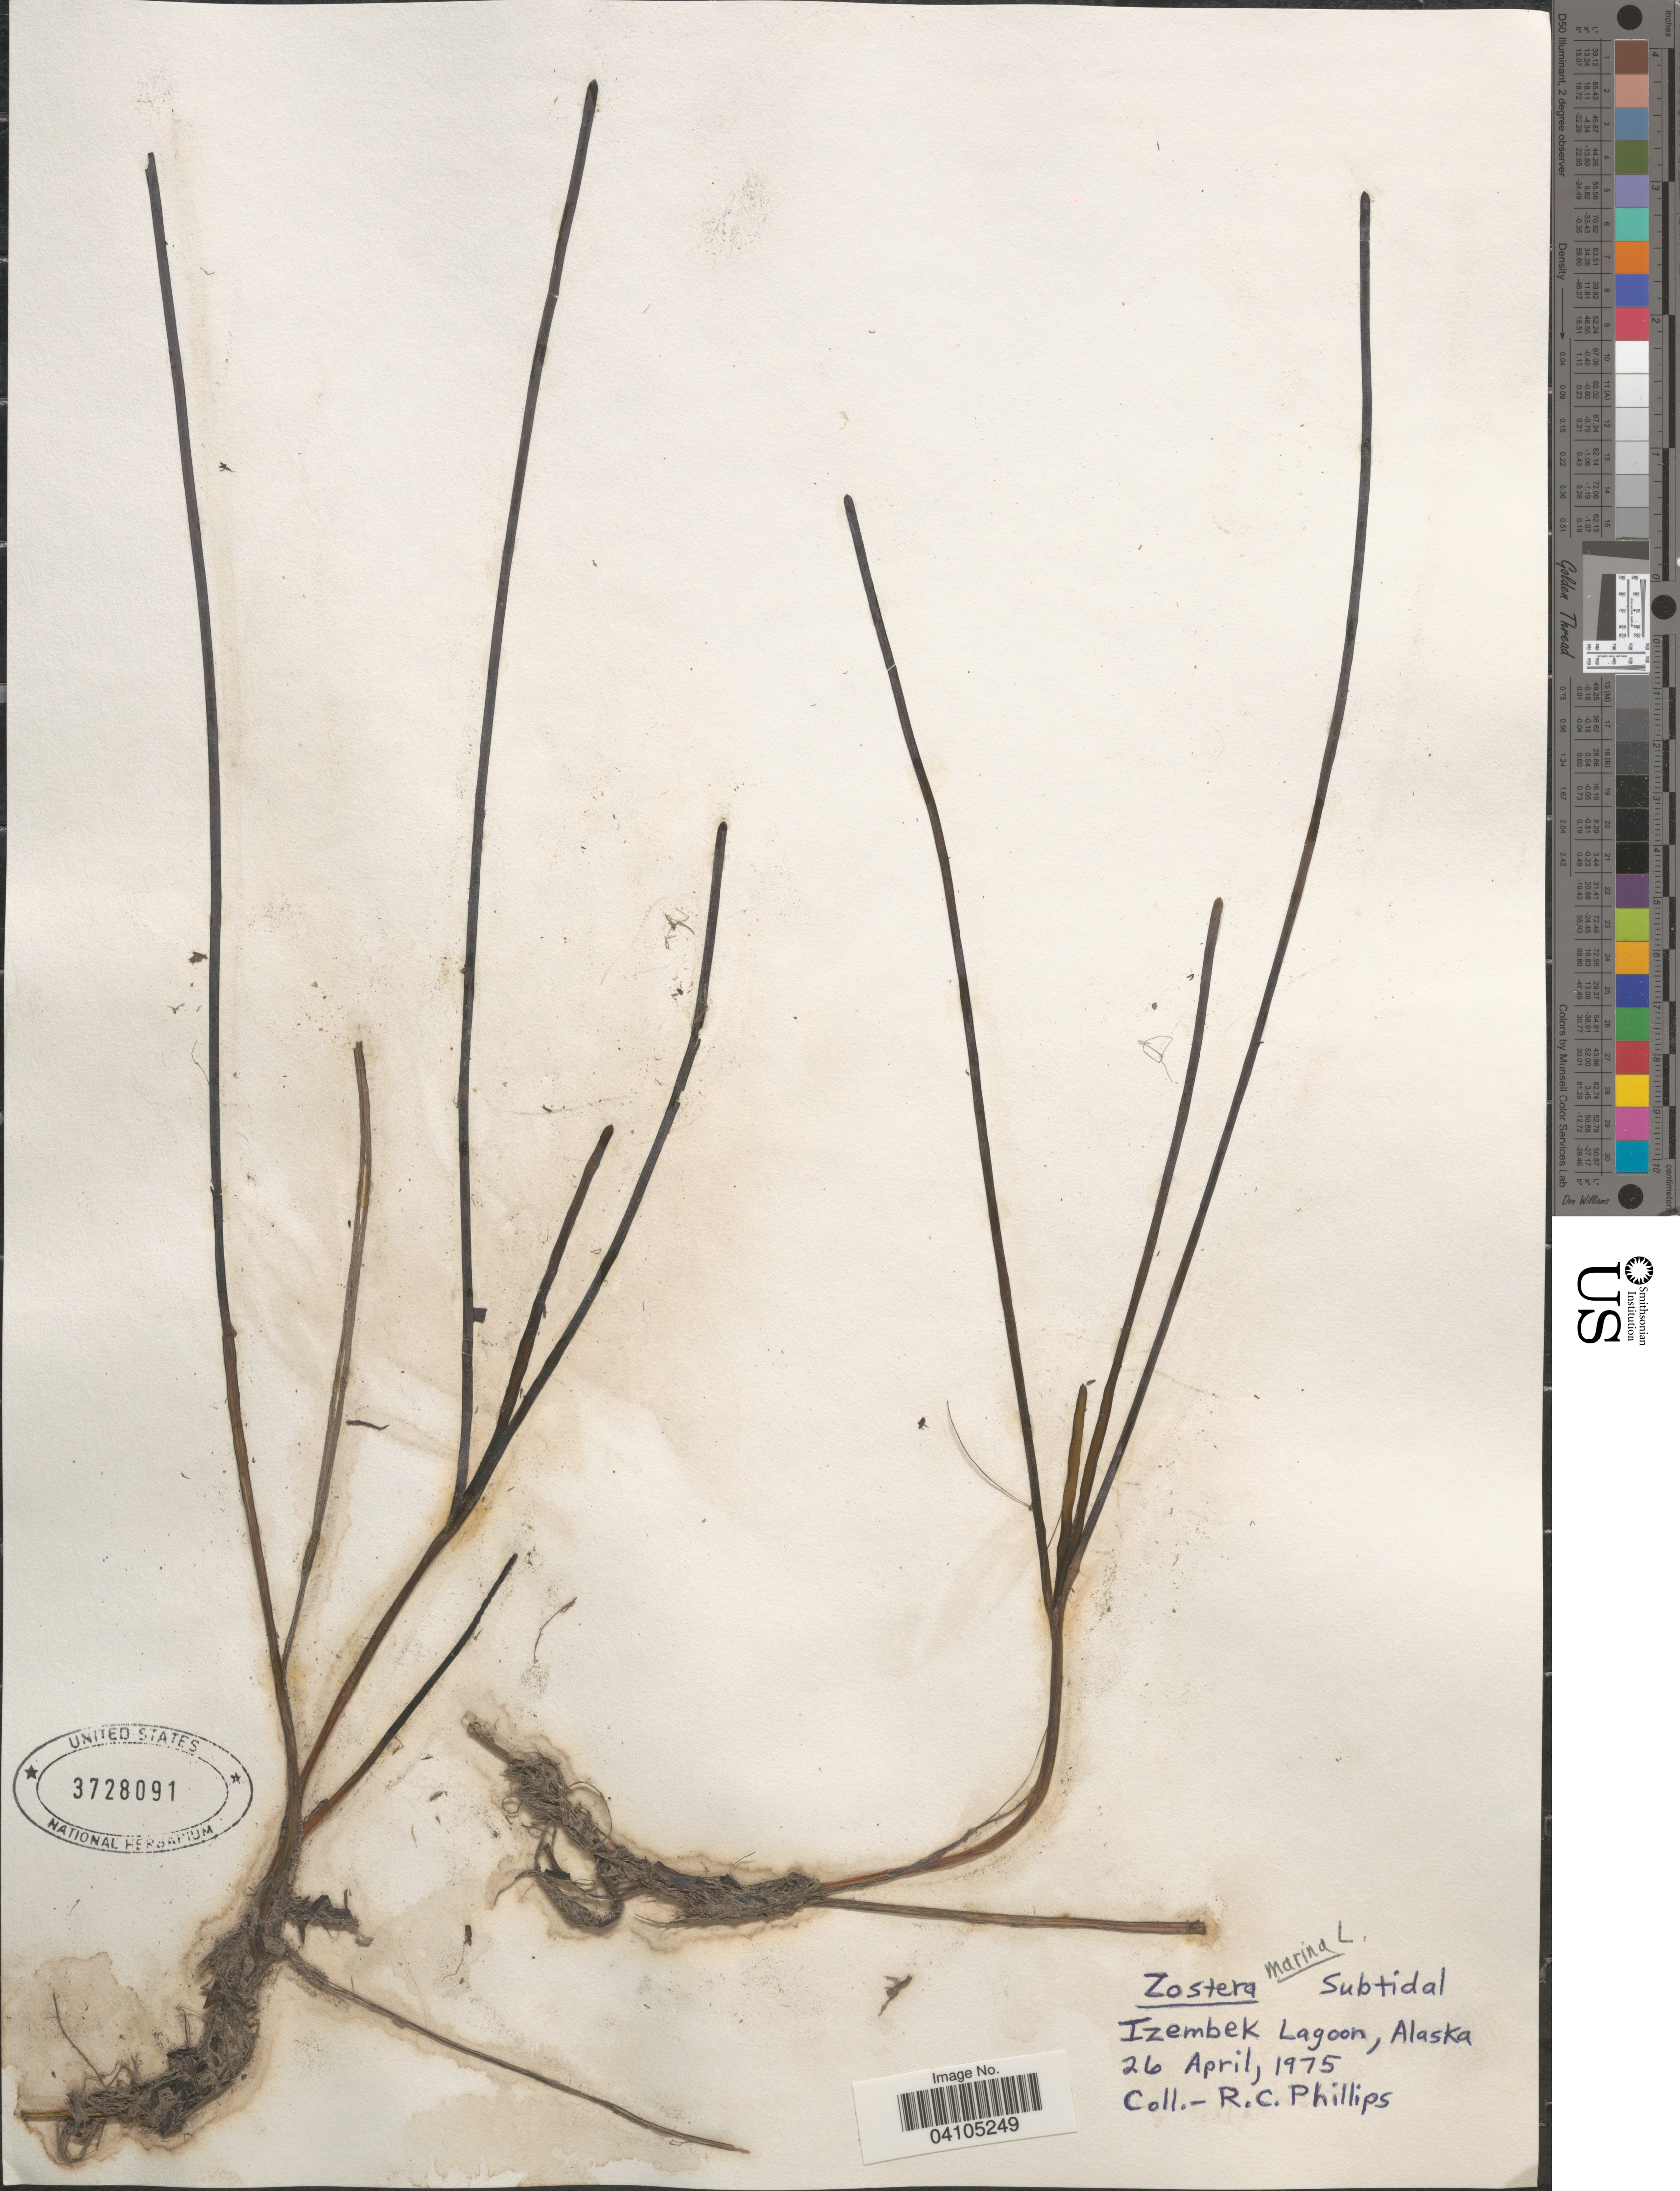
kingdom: Plantae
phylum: Tracheophyta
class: Liliopsida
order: Alismatales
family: Zosteraceae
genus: Zostera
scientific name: Zostera marina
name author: L.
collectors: R. C. Phillips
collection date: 1975-04-26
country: United States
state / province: Alaska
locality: Izembek Lagoon.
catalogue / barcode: US 3728091